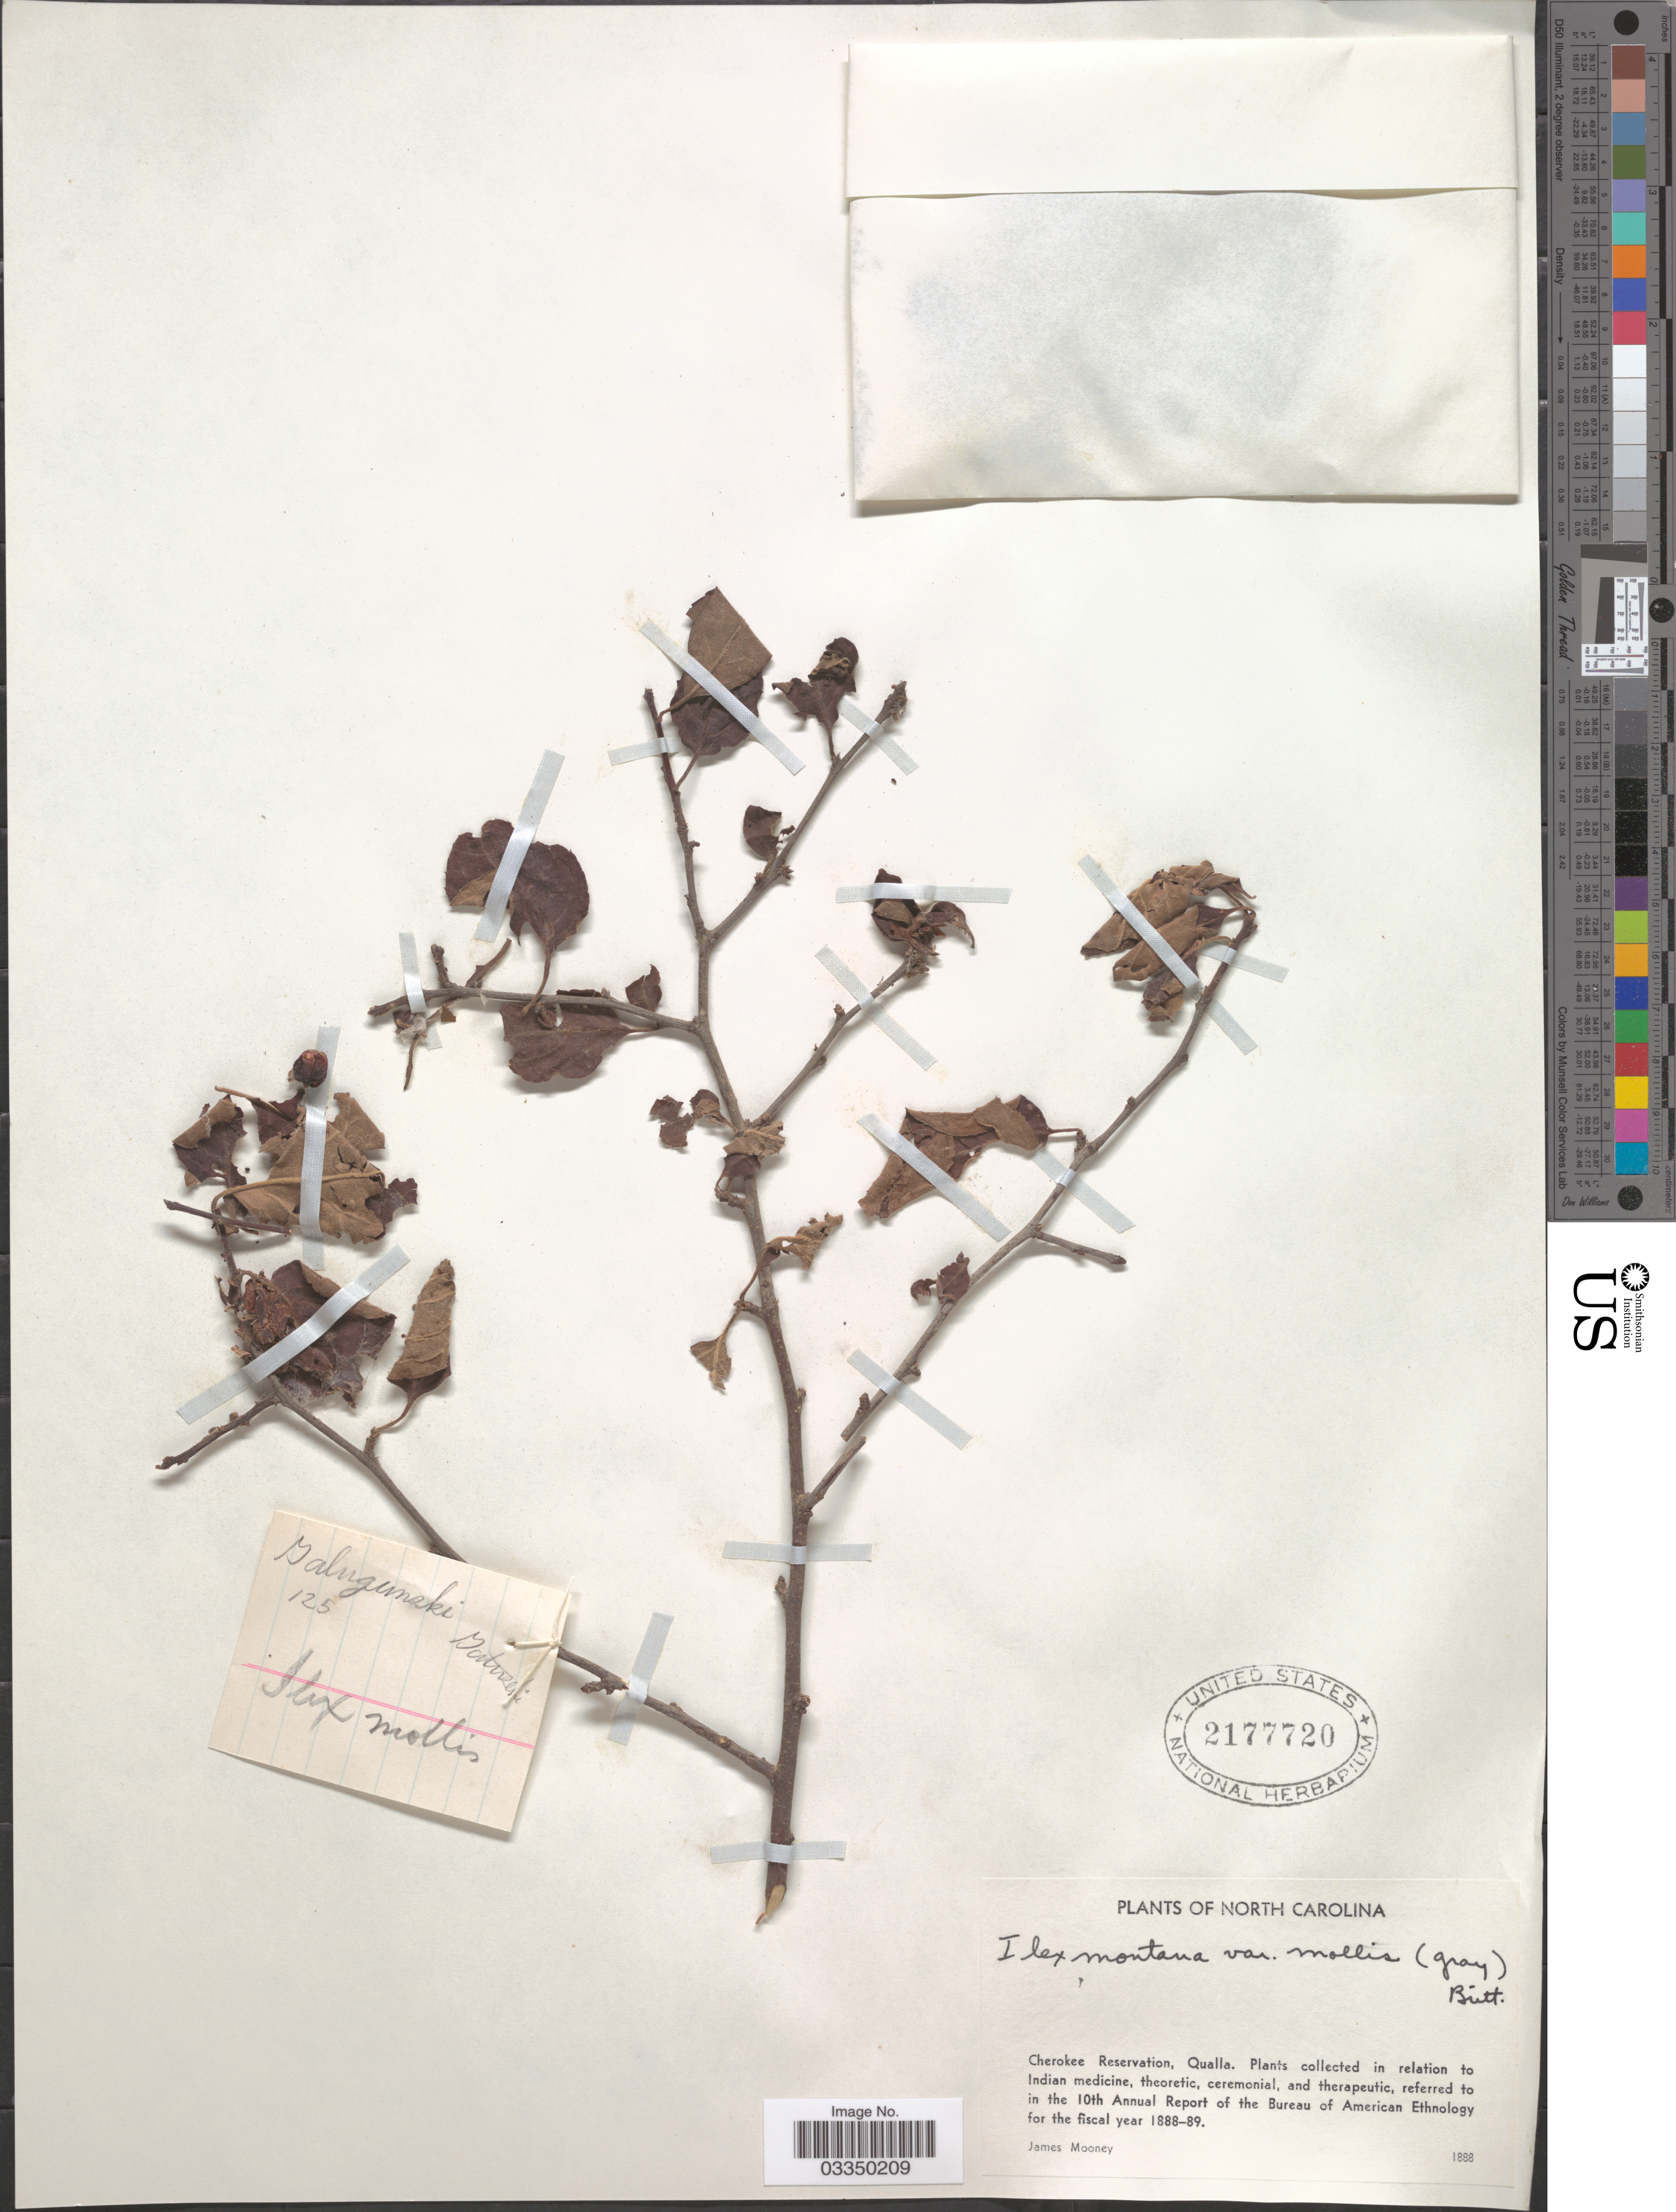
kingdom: Plantae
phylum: Tracheophyta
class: Magnoliopsida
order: Aquifoliales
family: Aquifoliaceae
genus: Ilex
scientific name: Ilex montana var. mollis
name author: (A. Gray) Britton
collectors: J. Mooney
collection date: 1888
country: United States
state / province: North Carolina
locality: Cherokee Reservation, Qualla.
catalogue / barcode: US 2177720